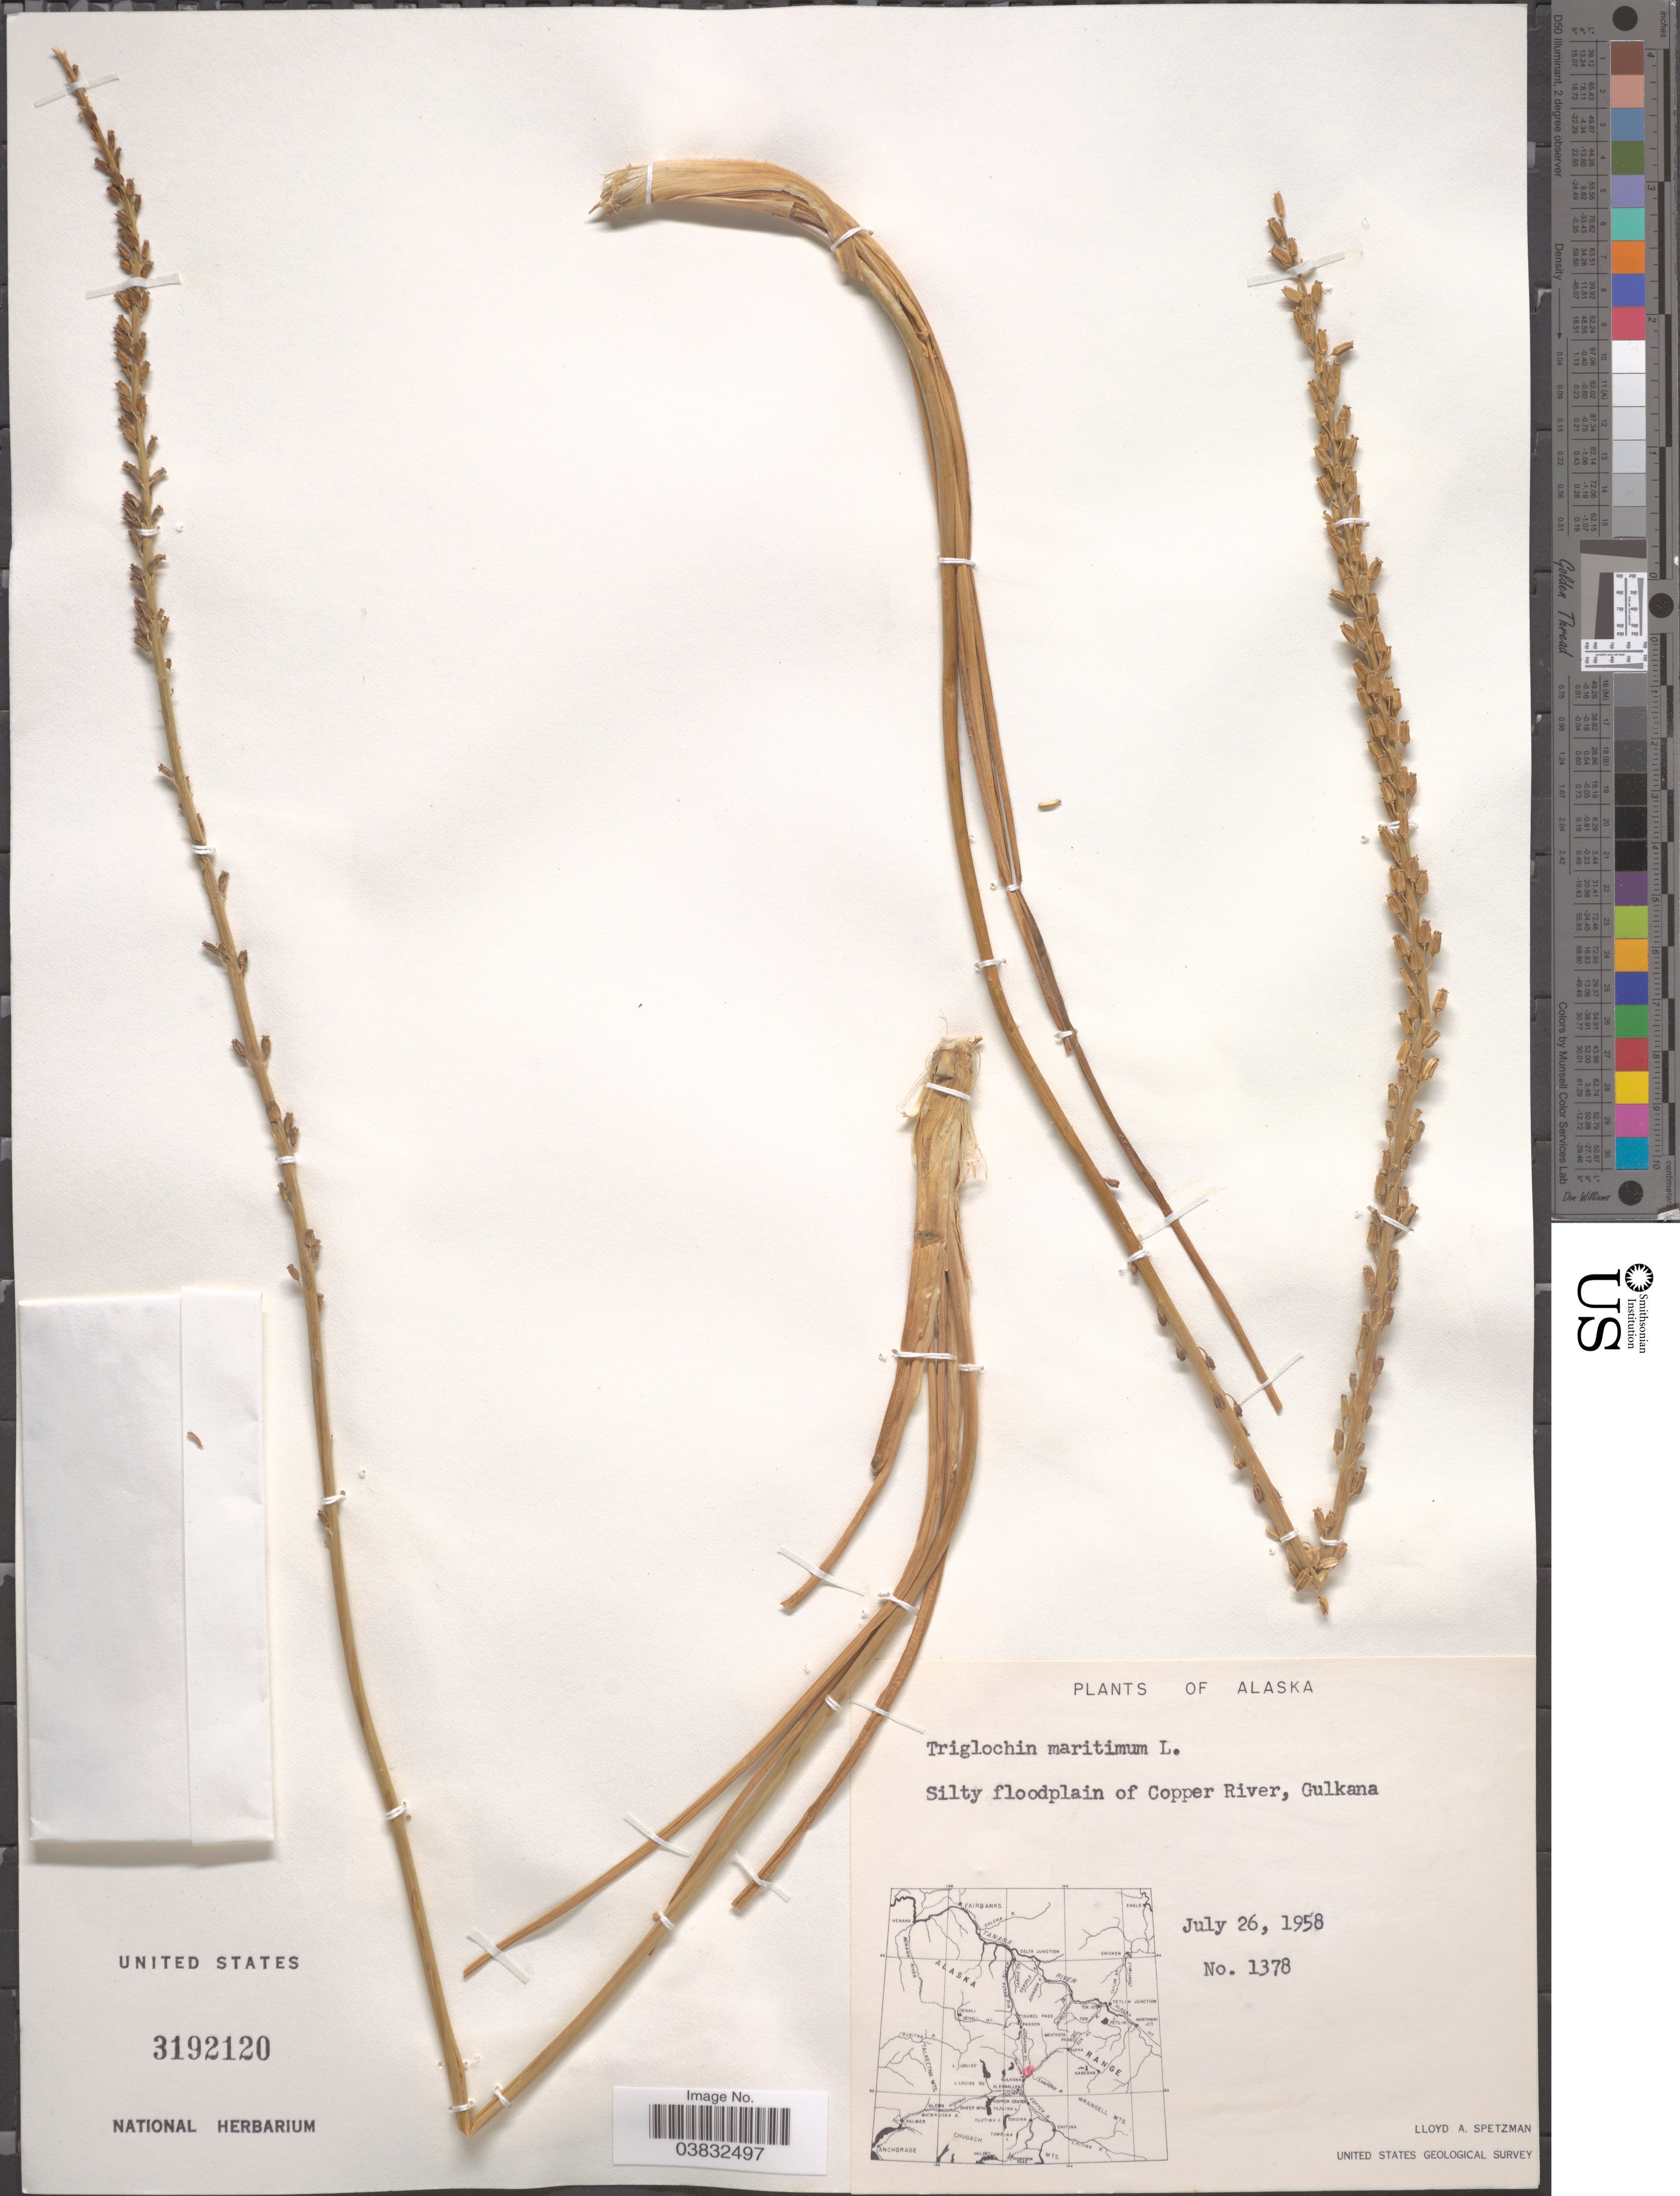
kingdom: Plantae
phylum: Tracheophyta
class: Liliopsida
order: Alismatales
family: Juncaginaceae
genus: Triglochin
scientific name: Triglochin maritima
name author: L.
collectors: L. Spetzman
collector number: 1378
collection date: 1958-07-26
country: United States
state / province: Alaska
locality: Silty floodplain of Copper River, Gulkana.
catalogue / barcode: US 3192120